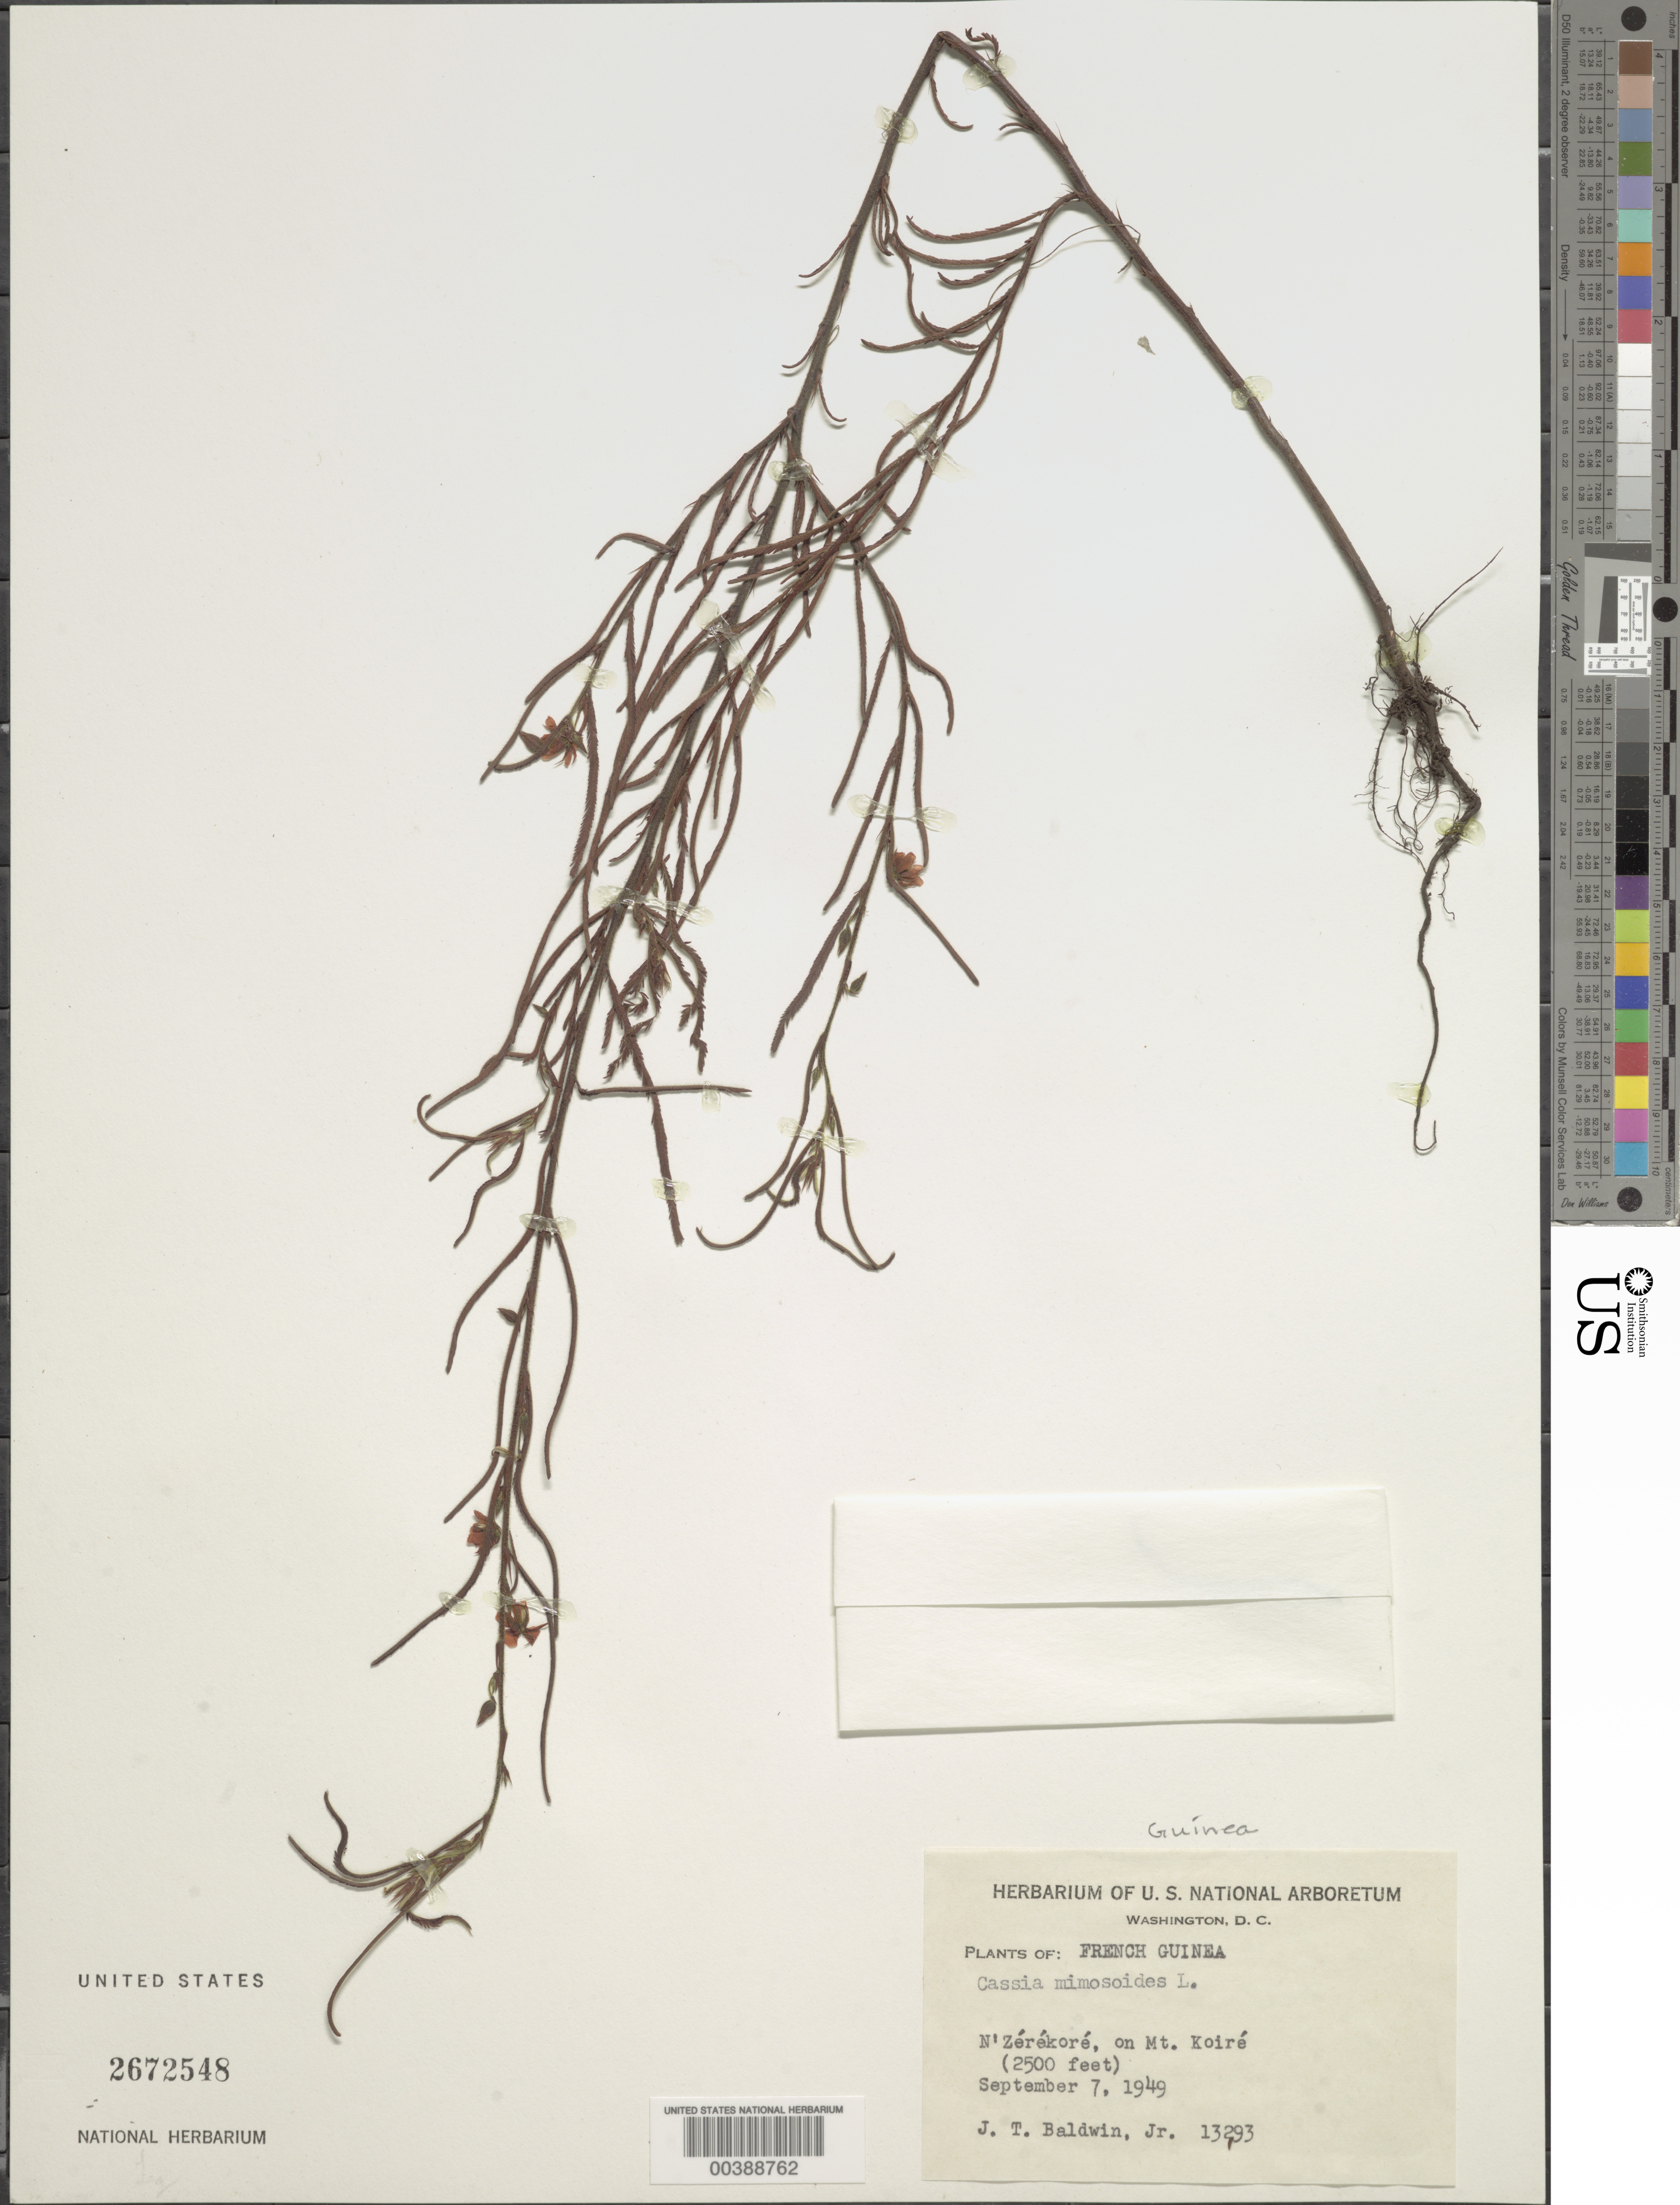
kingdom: Plantae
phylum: Tracheophyta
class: Magnoliopsida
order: Fabales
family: Fabaceae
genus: Chamaecrista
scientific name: Chamaecrista mimosoides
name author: (L.) Greene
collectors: J. T. Baldwin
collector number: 13293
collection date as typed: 07 Sep 1949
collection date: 1949-09-07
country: Guinea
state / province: Nzérékoré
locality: Nzerekore, on mt. koire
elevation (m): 762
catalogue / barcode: US 2672548